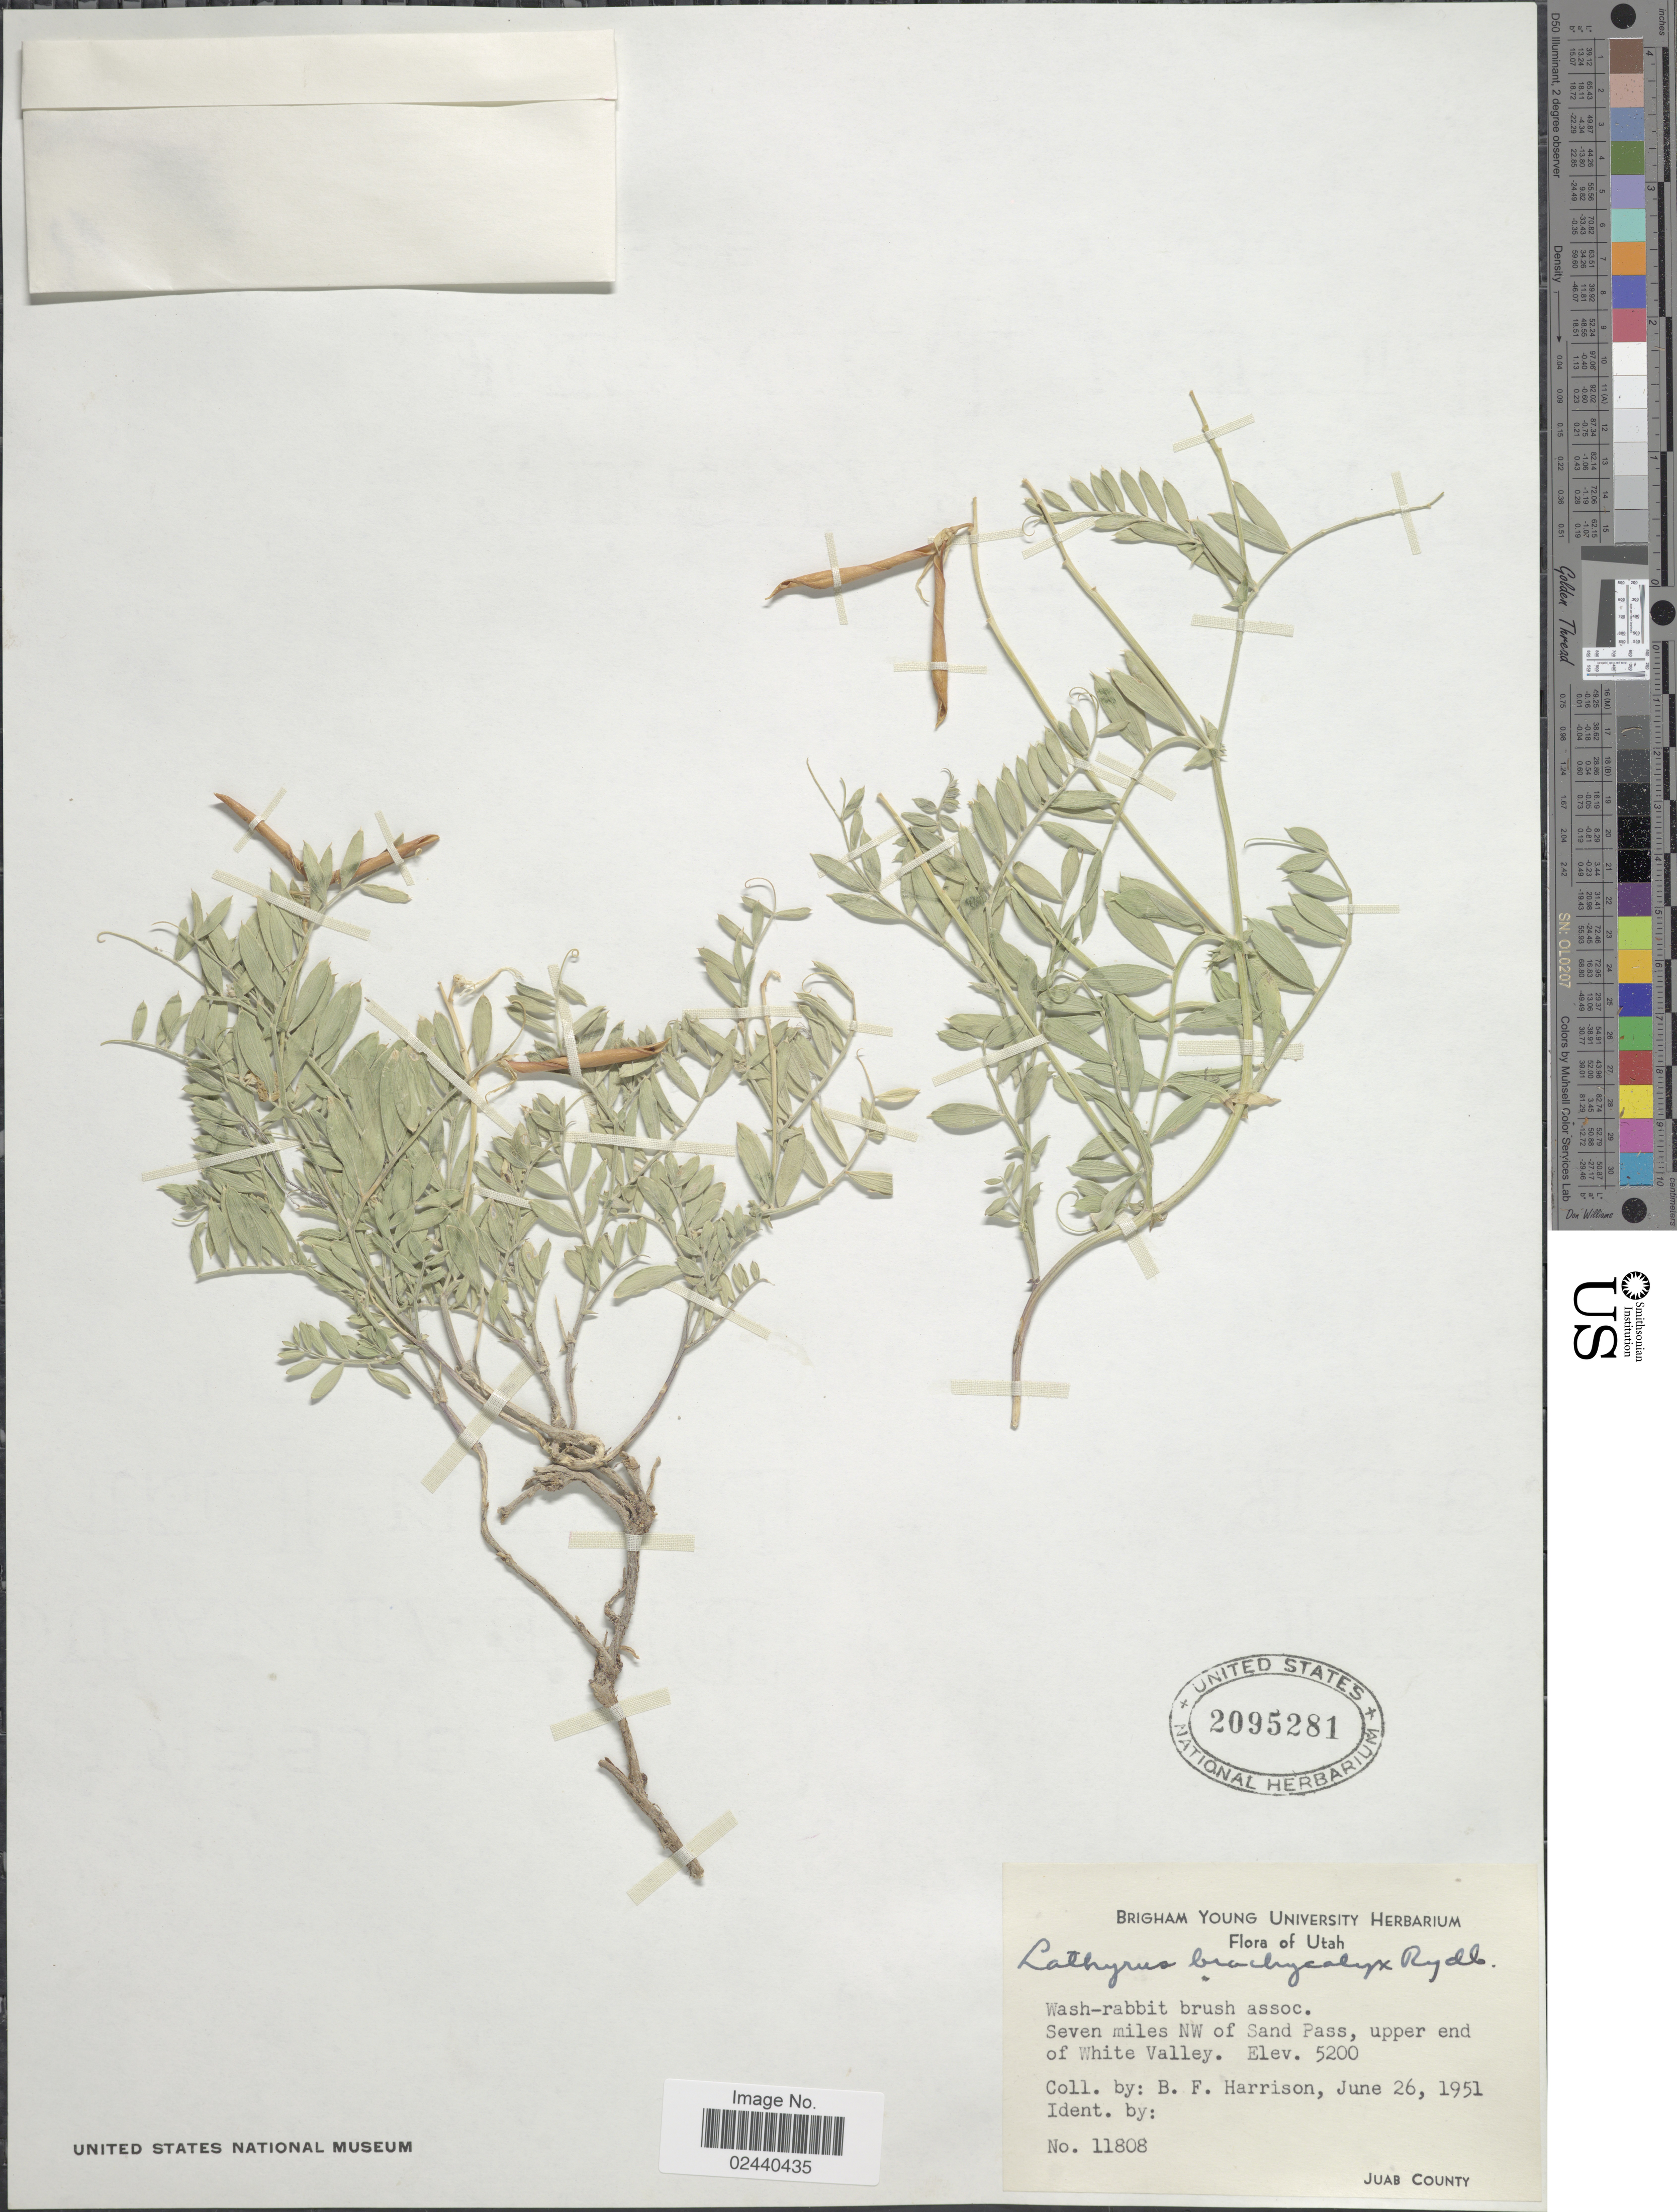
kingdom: Plantae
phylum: Tracheophyta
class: Magnoliopsida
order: Fabales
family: Fabaceae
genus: Lathyrus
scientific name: Lathyrus brachycalyx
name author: Rydb.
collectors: B. F. Harrison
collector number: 11808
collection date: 1951-06-26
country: United States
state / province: Utah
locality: Seven miles NW of Sand Pass, upper end of White Valley. Juab County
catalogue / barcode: US 2095281